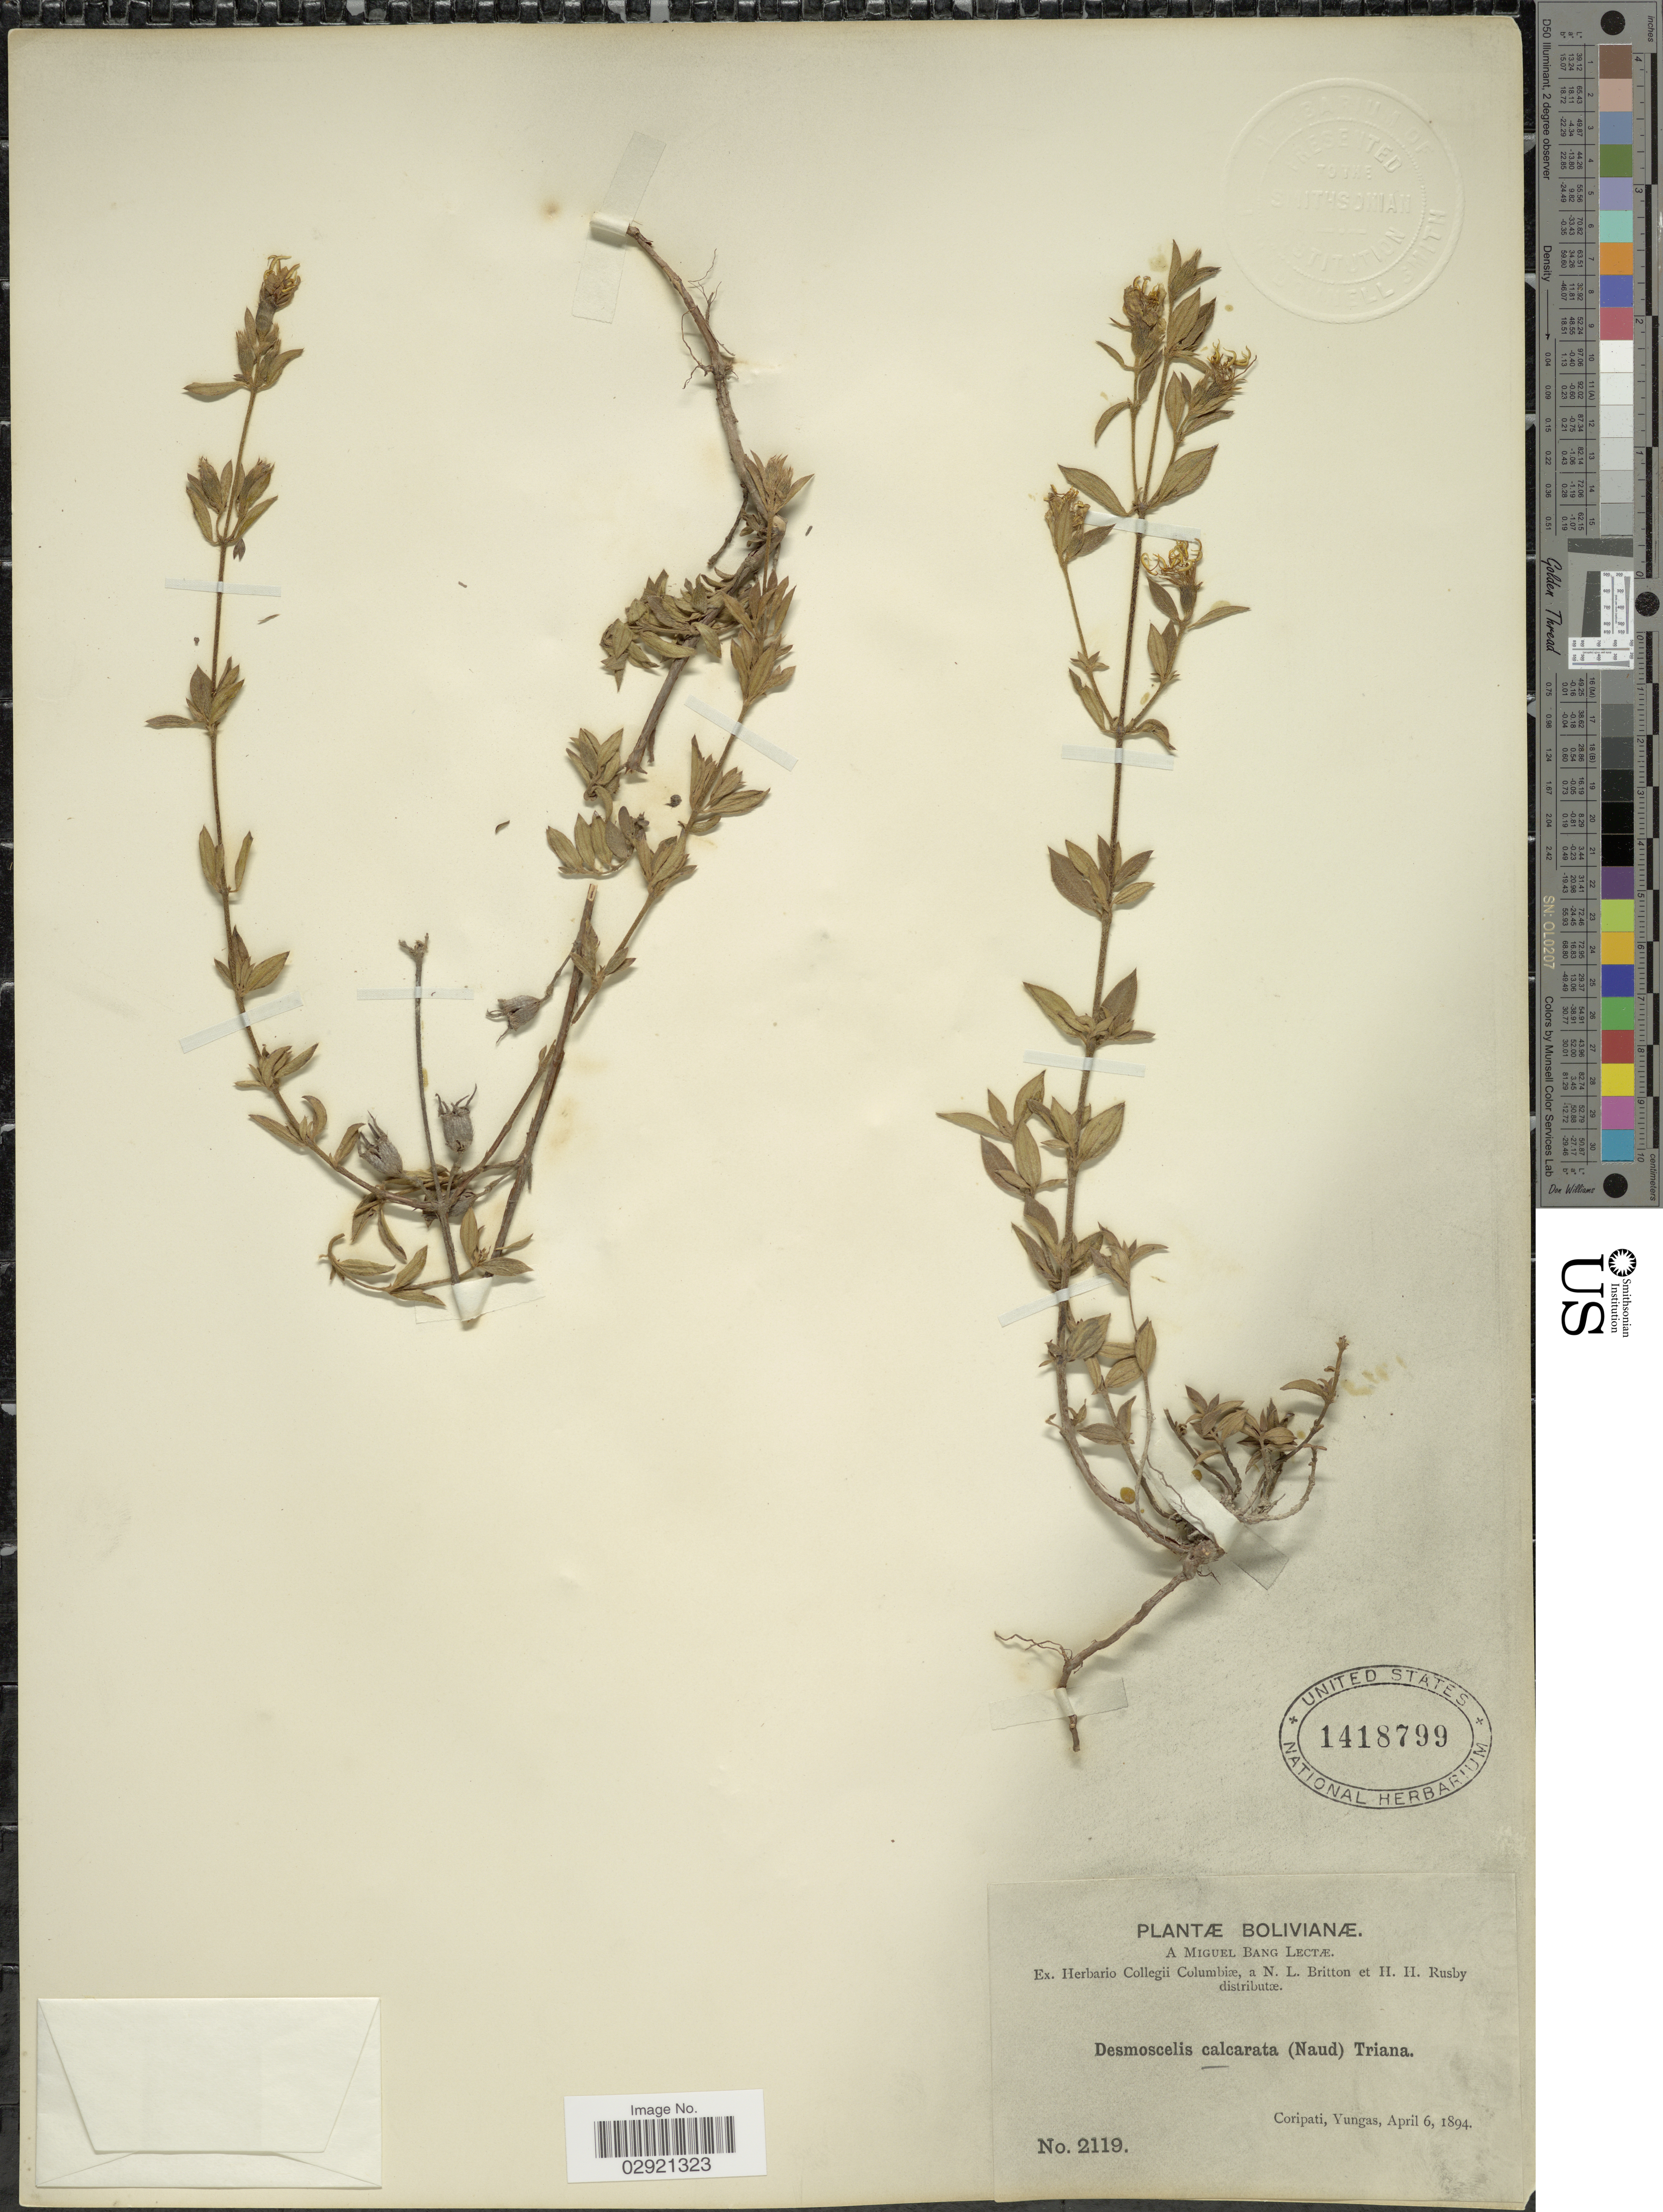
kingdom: Plantae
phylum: Tracheophyta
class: Magnoliopsida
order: Myrtales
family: Melastomataceae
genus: Desmoscelis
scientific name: Desmoscelis sp.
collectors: M. Bang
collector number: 2119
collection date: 1894-04-06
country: Bolivia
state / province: La Paz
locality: Bolivianæ. Coripati, Yungas.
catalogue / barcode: US 1418799